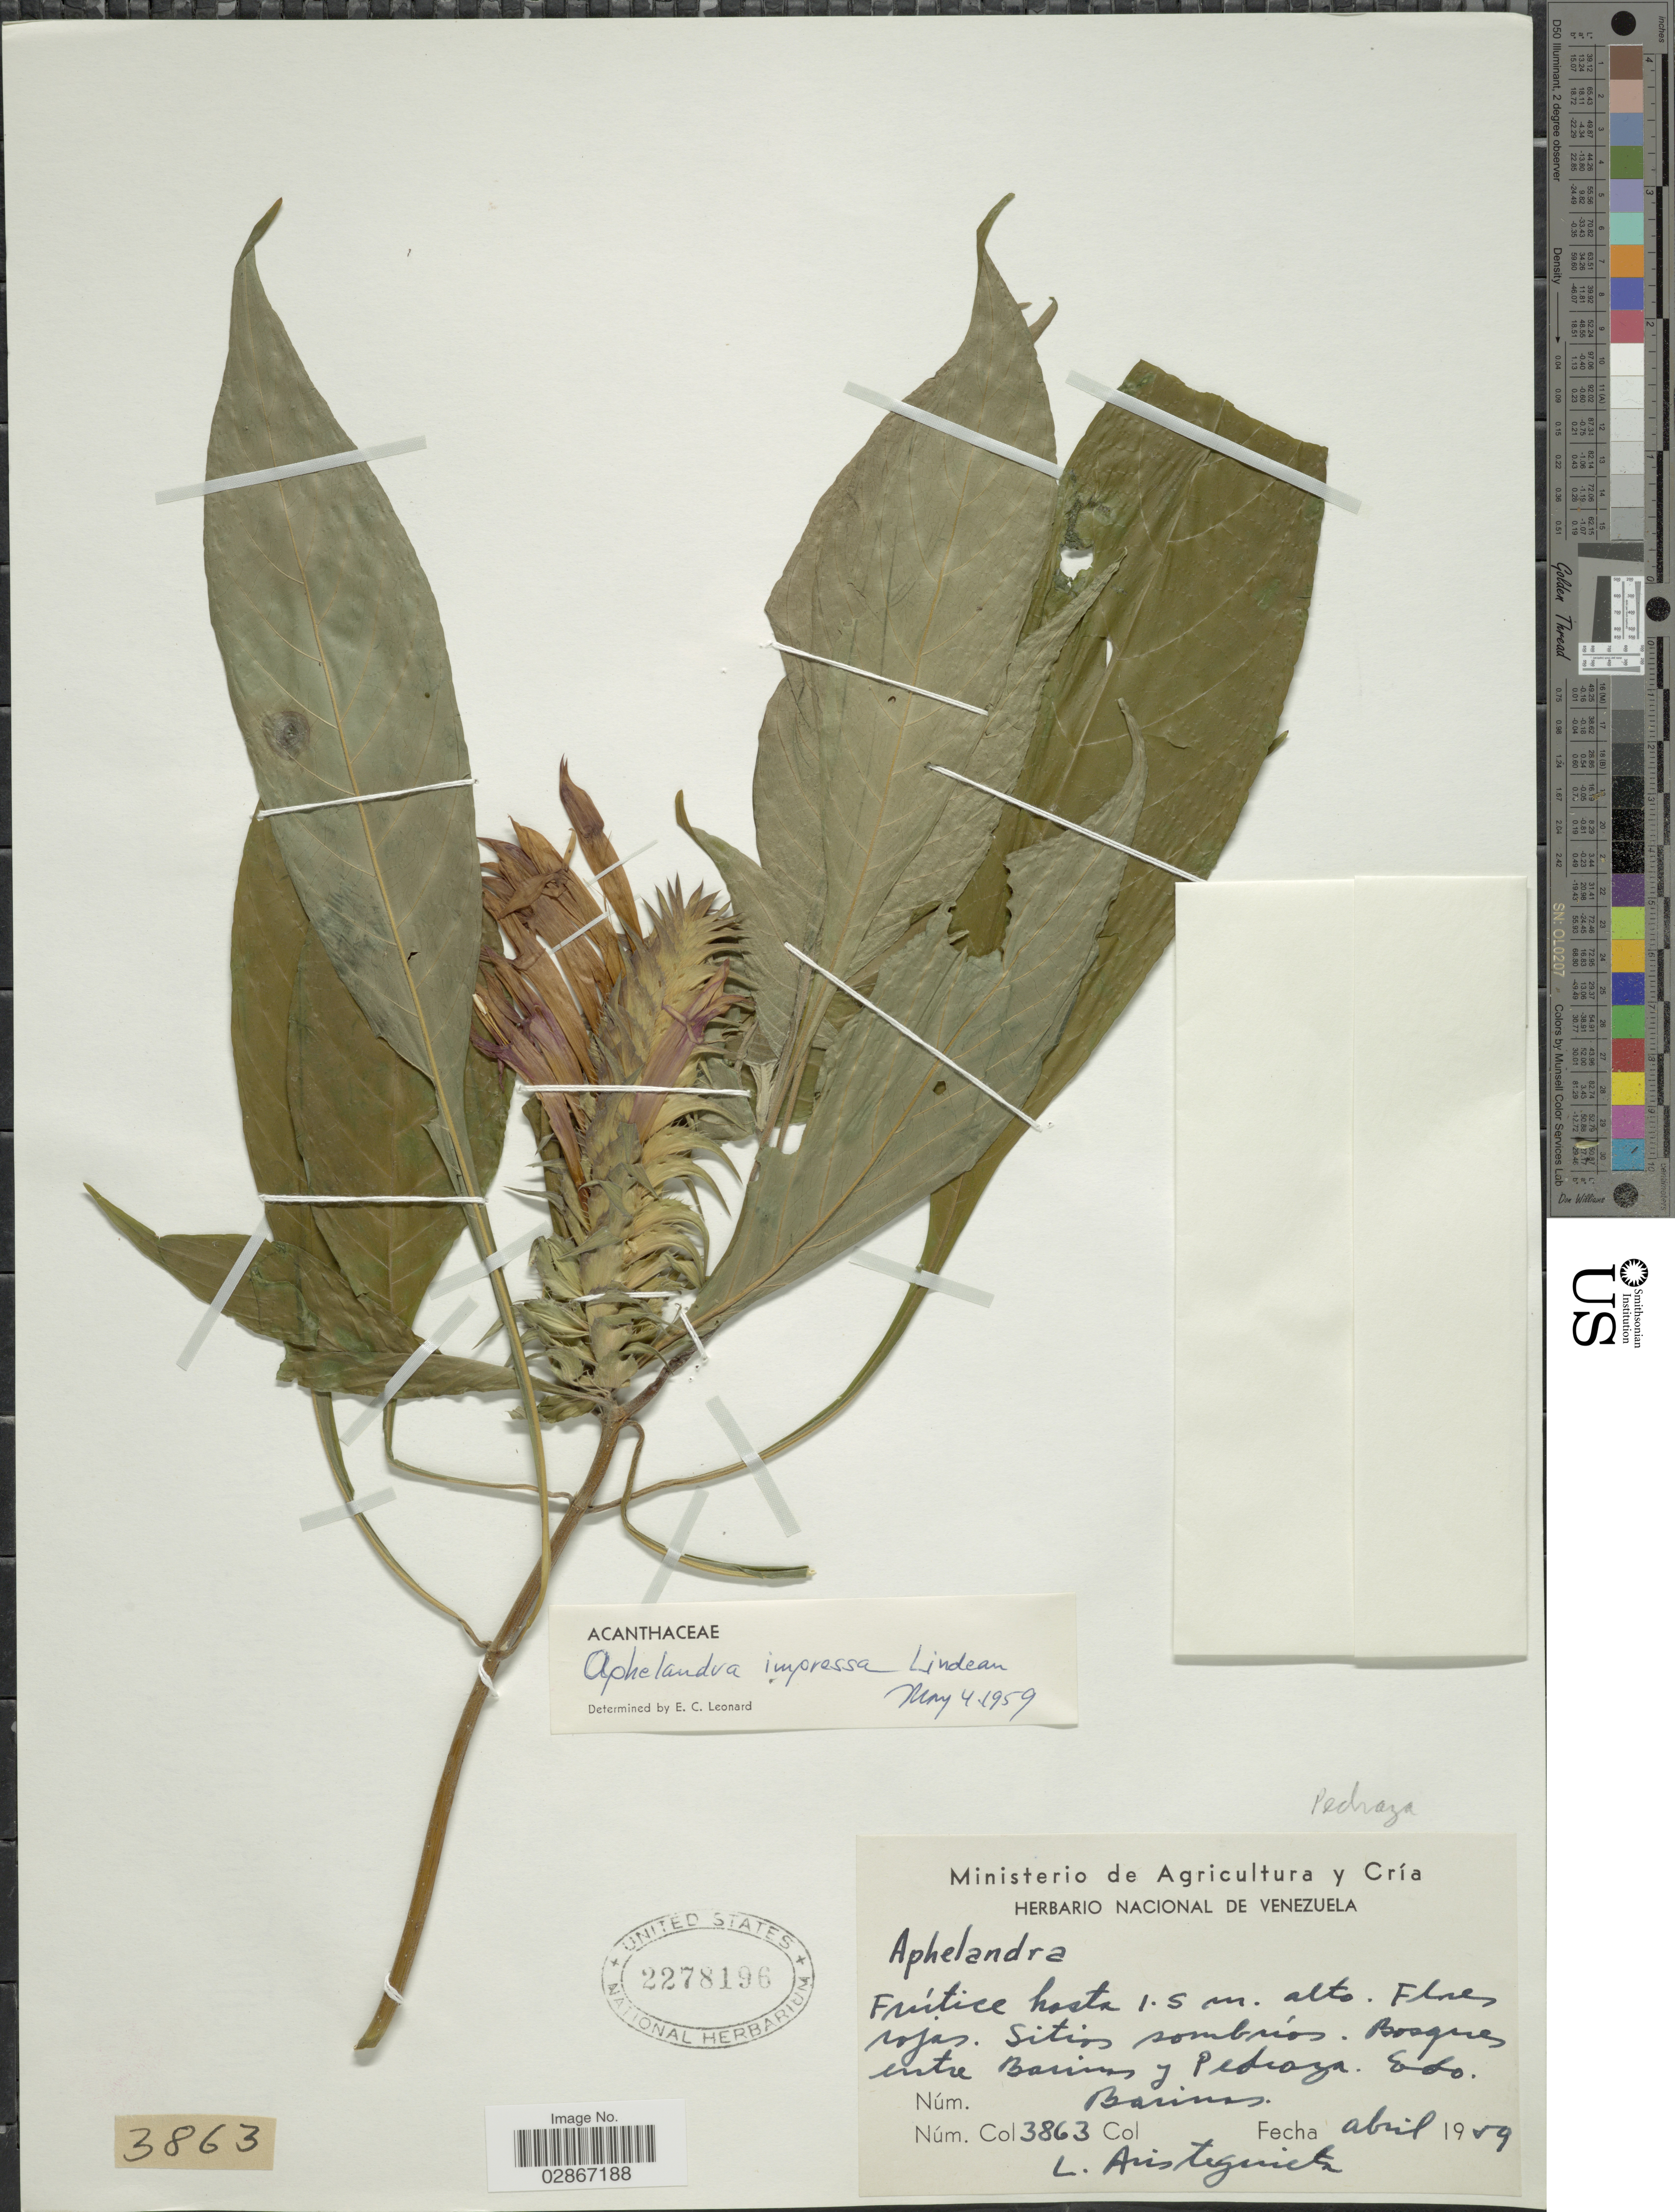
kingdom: Plantae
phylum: Tracheophyta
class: Magnoliopsida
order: Lamiales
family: Acanthaceae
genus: Aphelandra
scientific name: Aphelandra impressa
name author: Lindau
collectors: L. Aristeguieta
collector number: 3863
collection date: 1959-04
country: Venezuela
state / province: Barinas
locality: Sitios sombríos. Bosques entre Barinas y Pedroza, Edo. Barinas.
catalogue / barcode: US 2278196